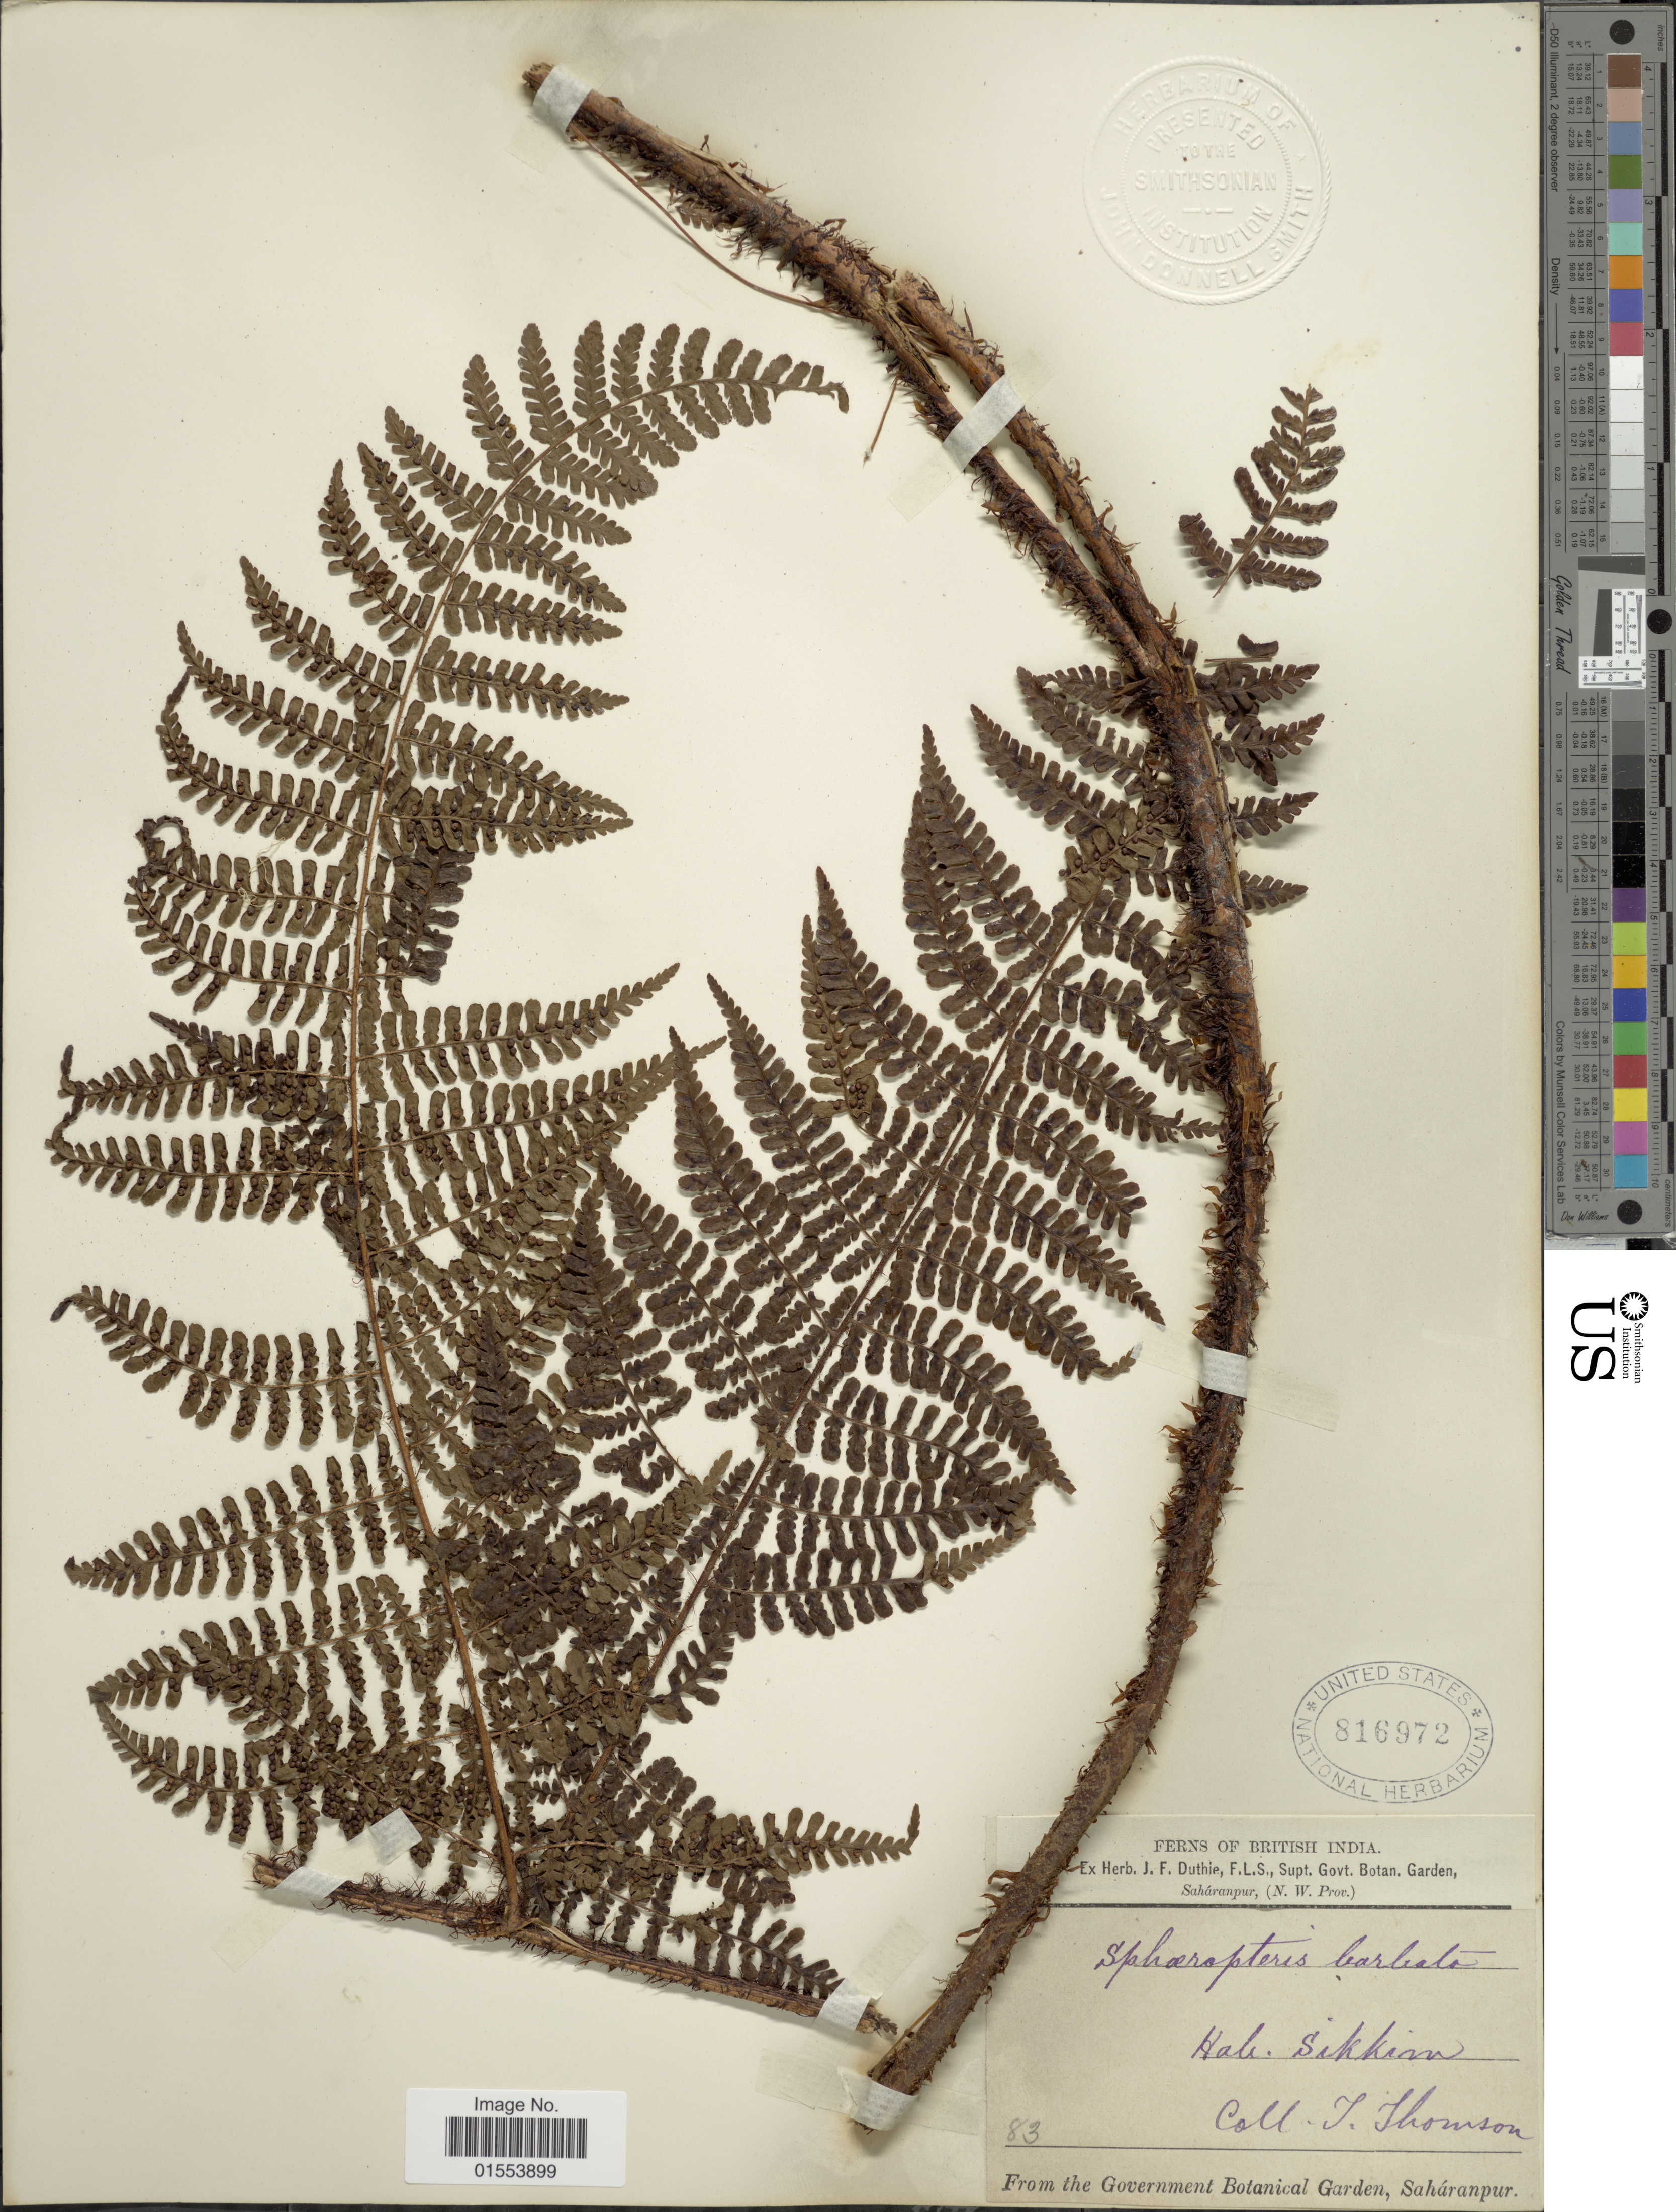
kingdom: Plantae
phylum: Tracheophyta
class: Polypodiopsida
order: Polypodiales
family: Dryopteridaceae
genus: Dryopteris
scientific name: Dryopteris cyatheoides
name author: (Kaulf.) Kuntze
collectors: T. Thomson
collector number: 83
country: India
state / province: Sikkim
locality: Sikkim.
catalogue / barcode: US 816972